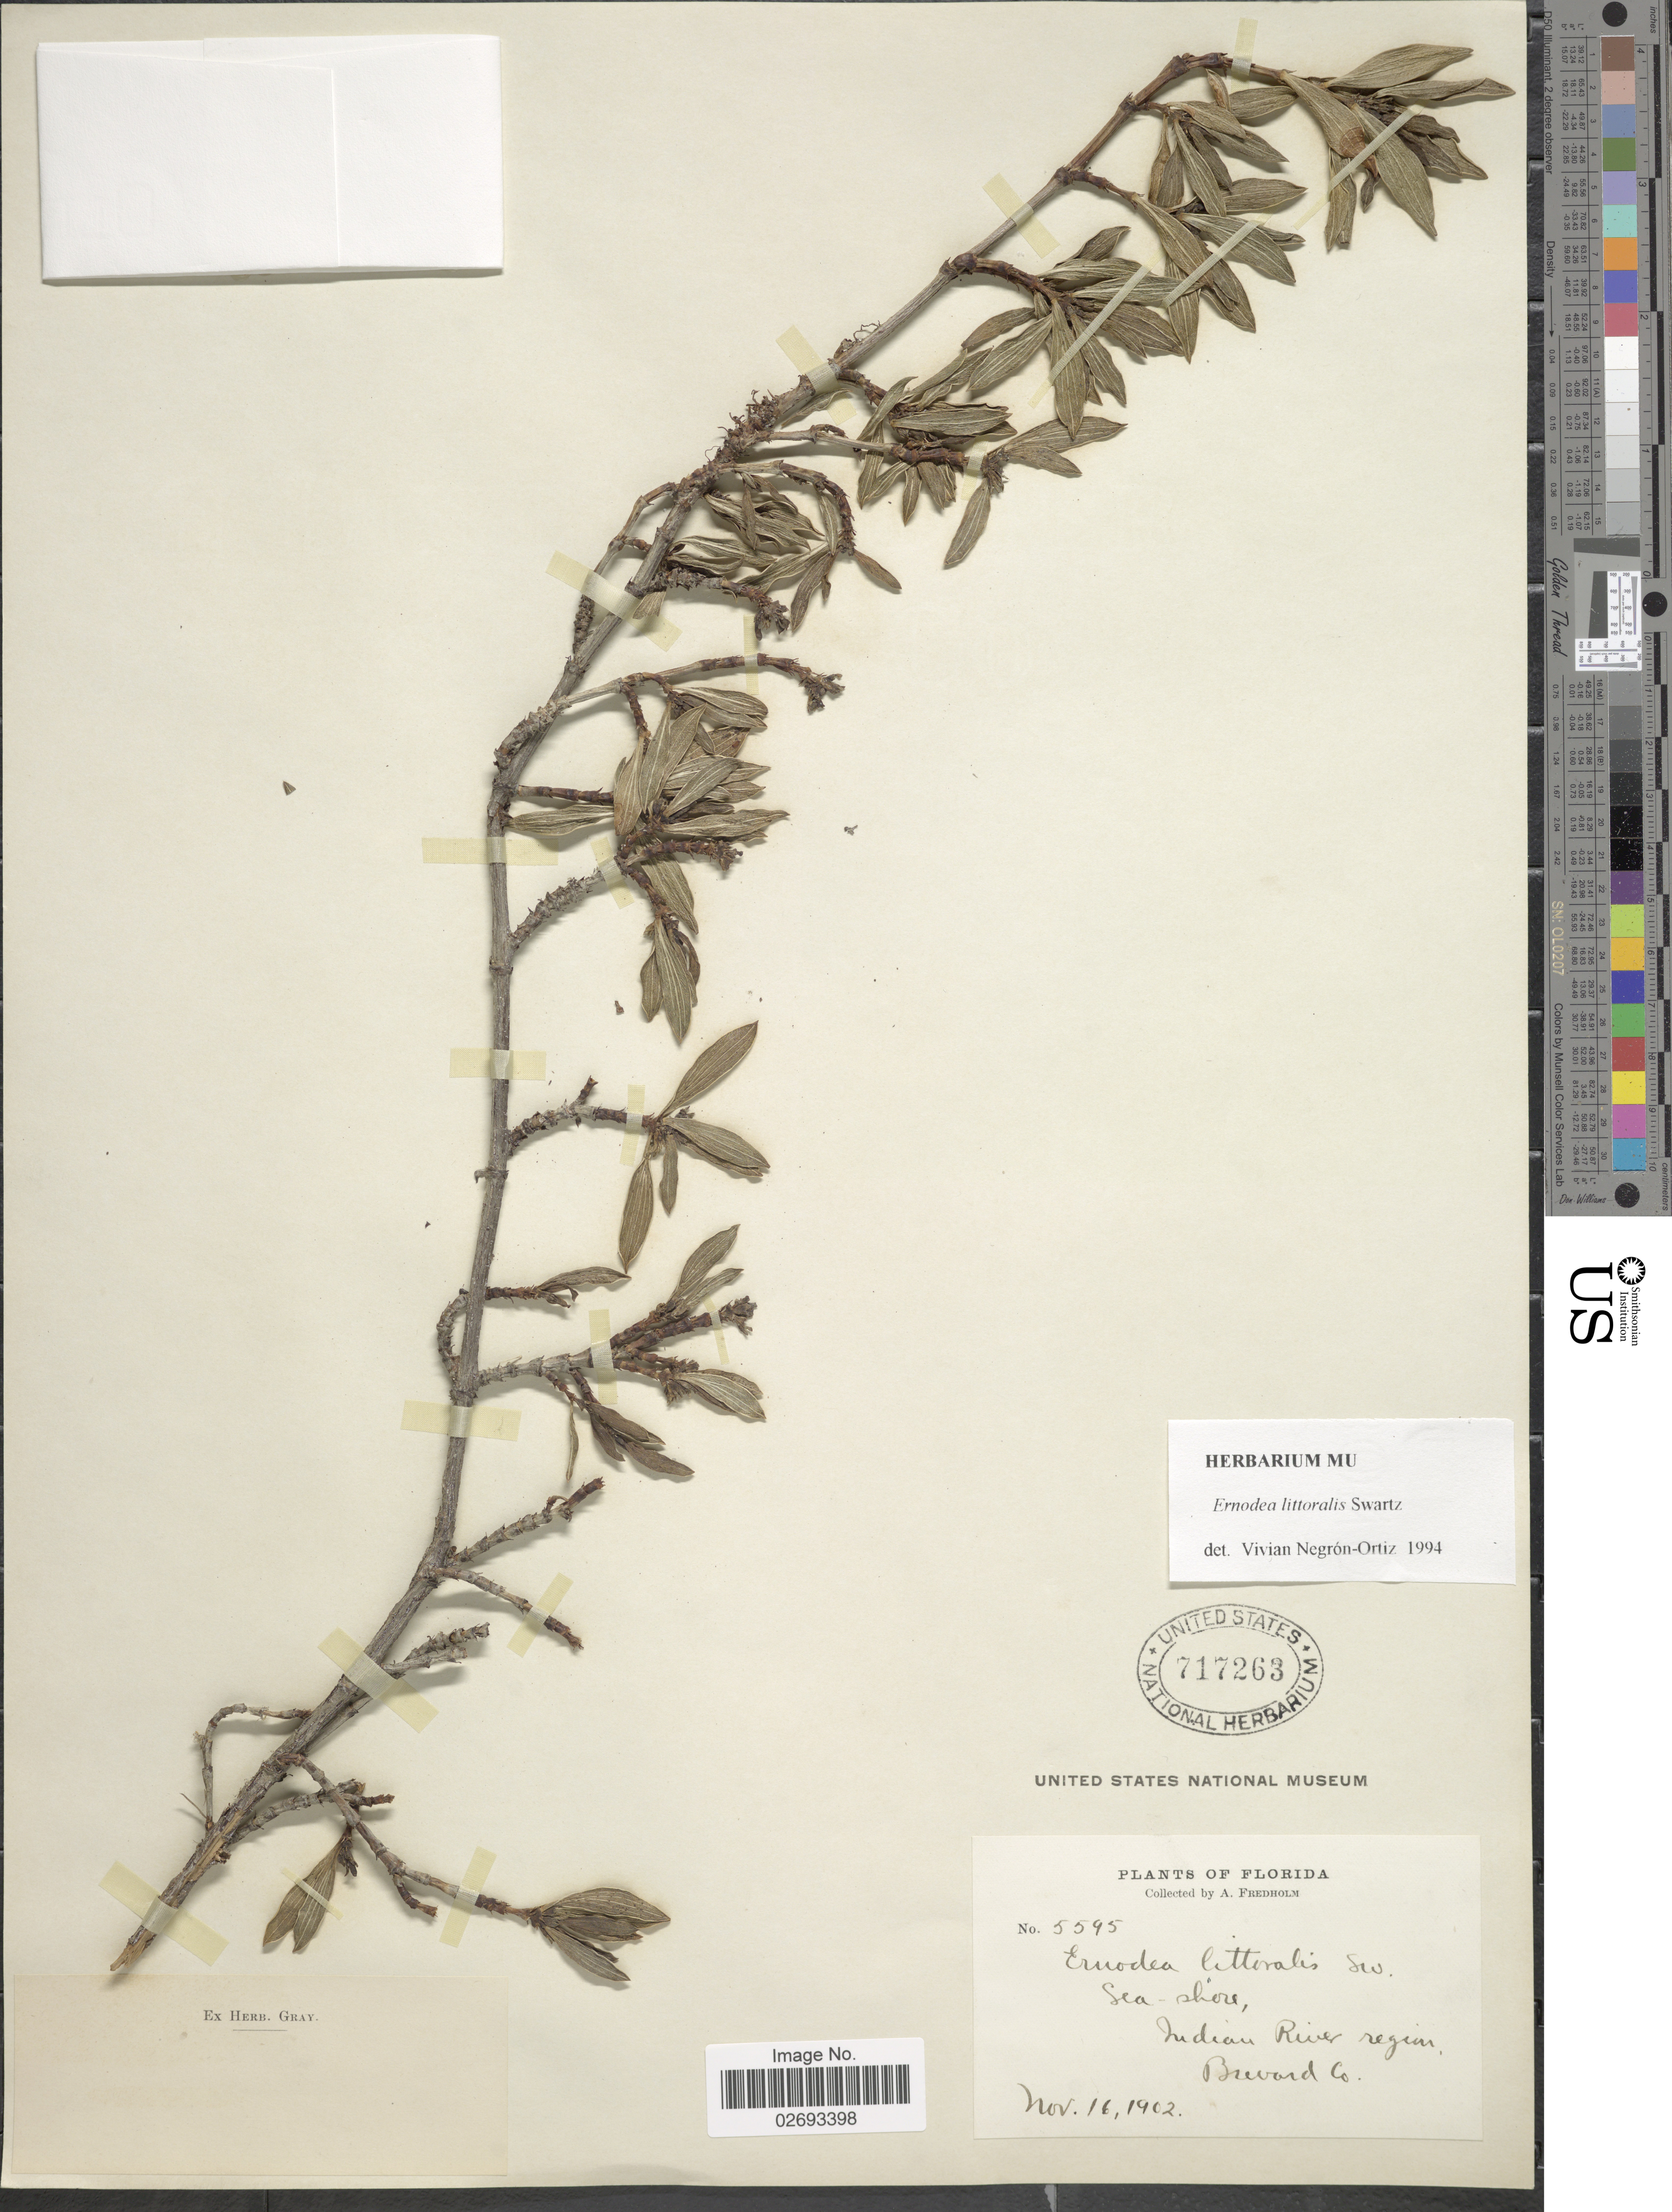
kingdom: Plantae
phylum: Tracheophyta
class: Magnoliopsida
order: Gentianales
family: Rubiaceae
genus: Ernodea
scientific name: Ernodea littoralis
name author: Sw.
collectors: A. Fredholm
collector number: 5595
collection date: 1902-11-16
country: United States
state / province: Florida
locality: Indian River region, Brevard Co.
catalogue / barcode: US 717263